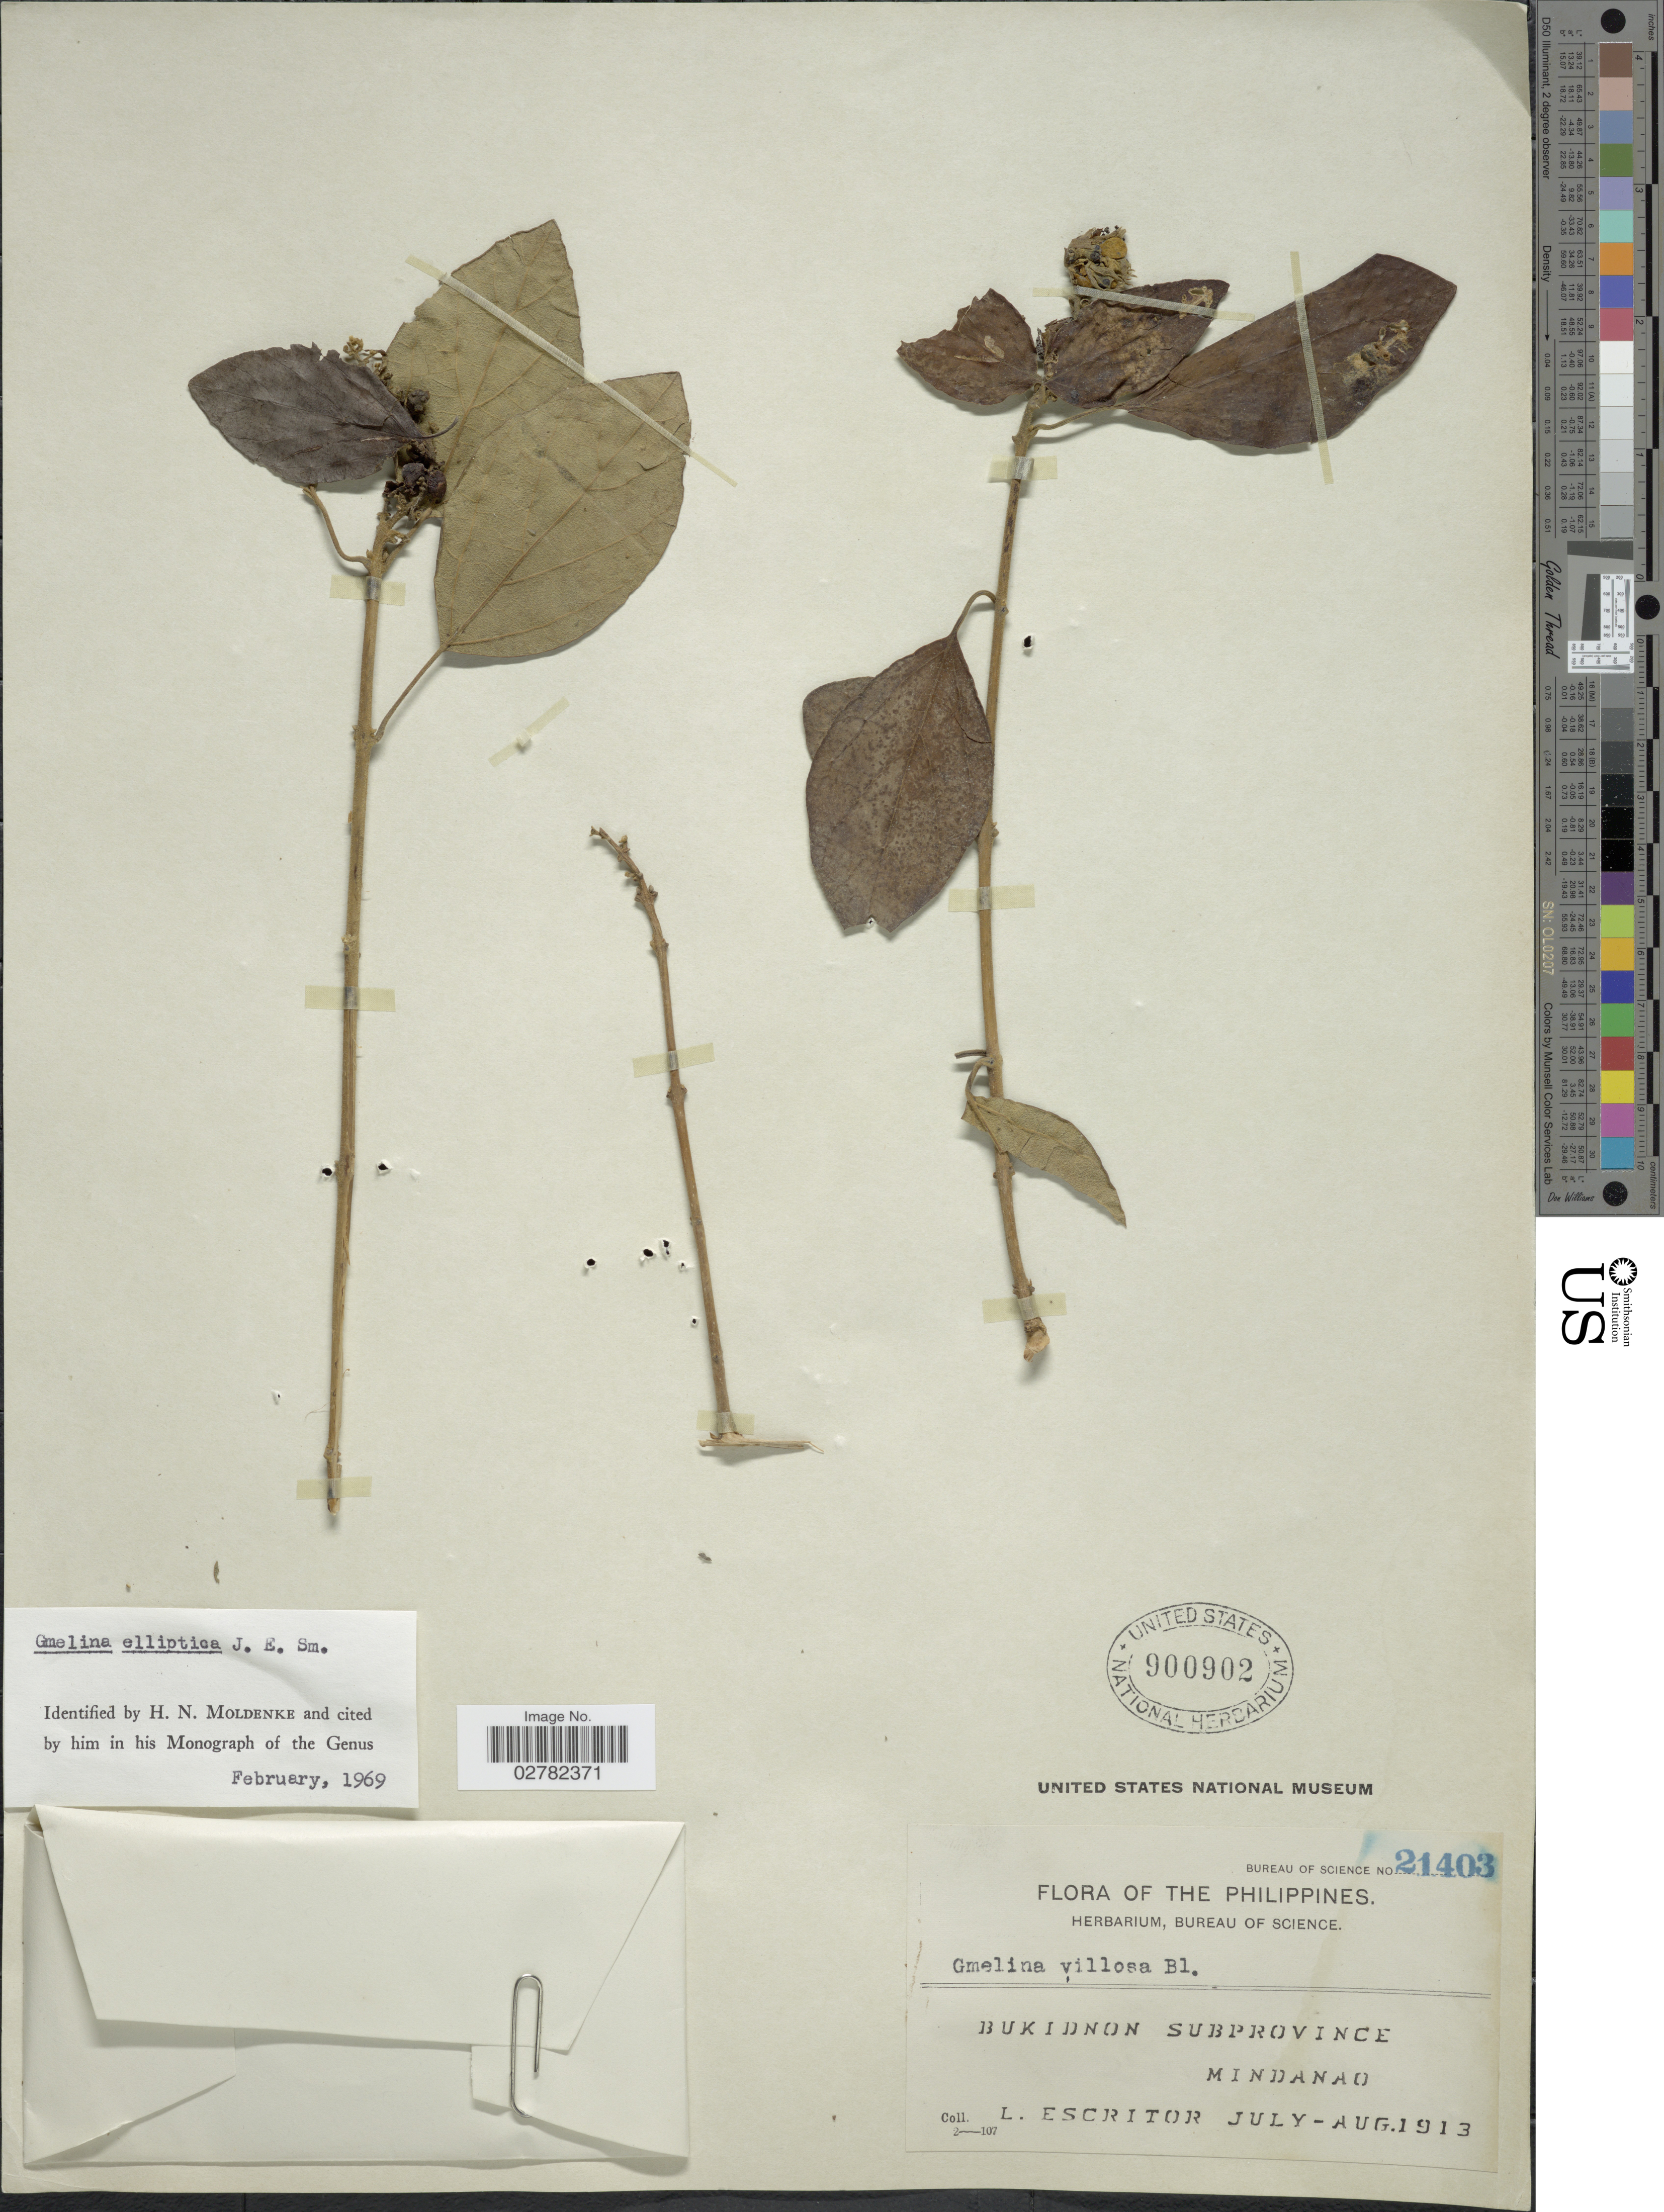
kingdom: Plantae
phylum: Tracheophyta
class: Magnoliopsida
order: Lamiales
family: Lamiaceae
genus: Gmelina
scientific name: Gmelina elliptica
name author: Sm.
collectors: L. Escritor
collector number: Bureau of Science 21403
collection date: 1913-07/1913-08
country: Philippines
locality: Bukidnon Subprovince, Mindanao.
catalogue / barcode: US 900902